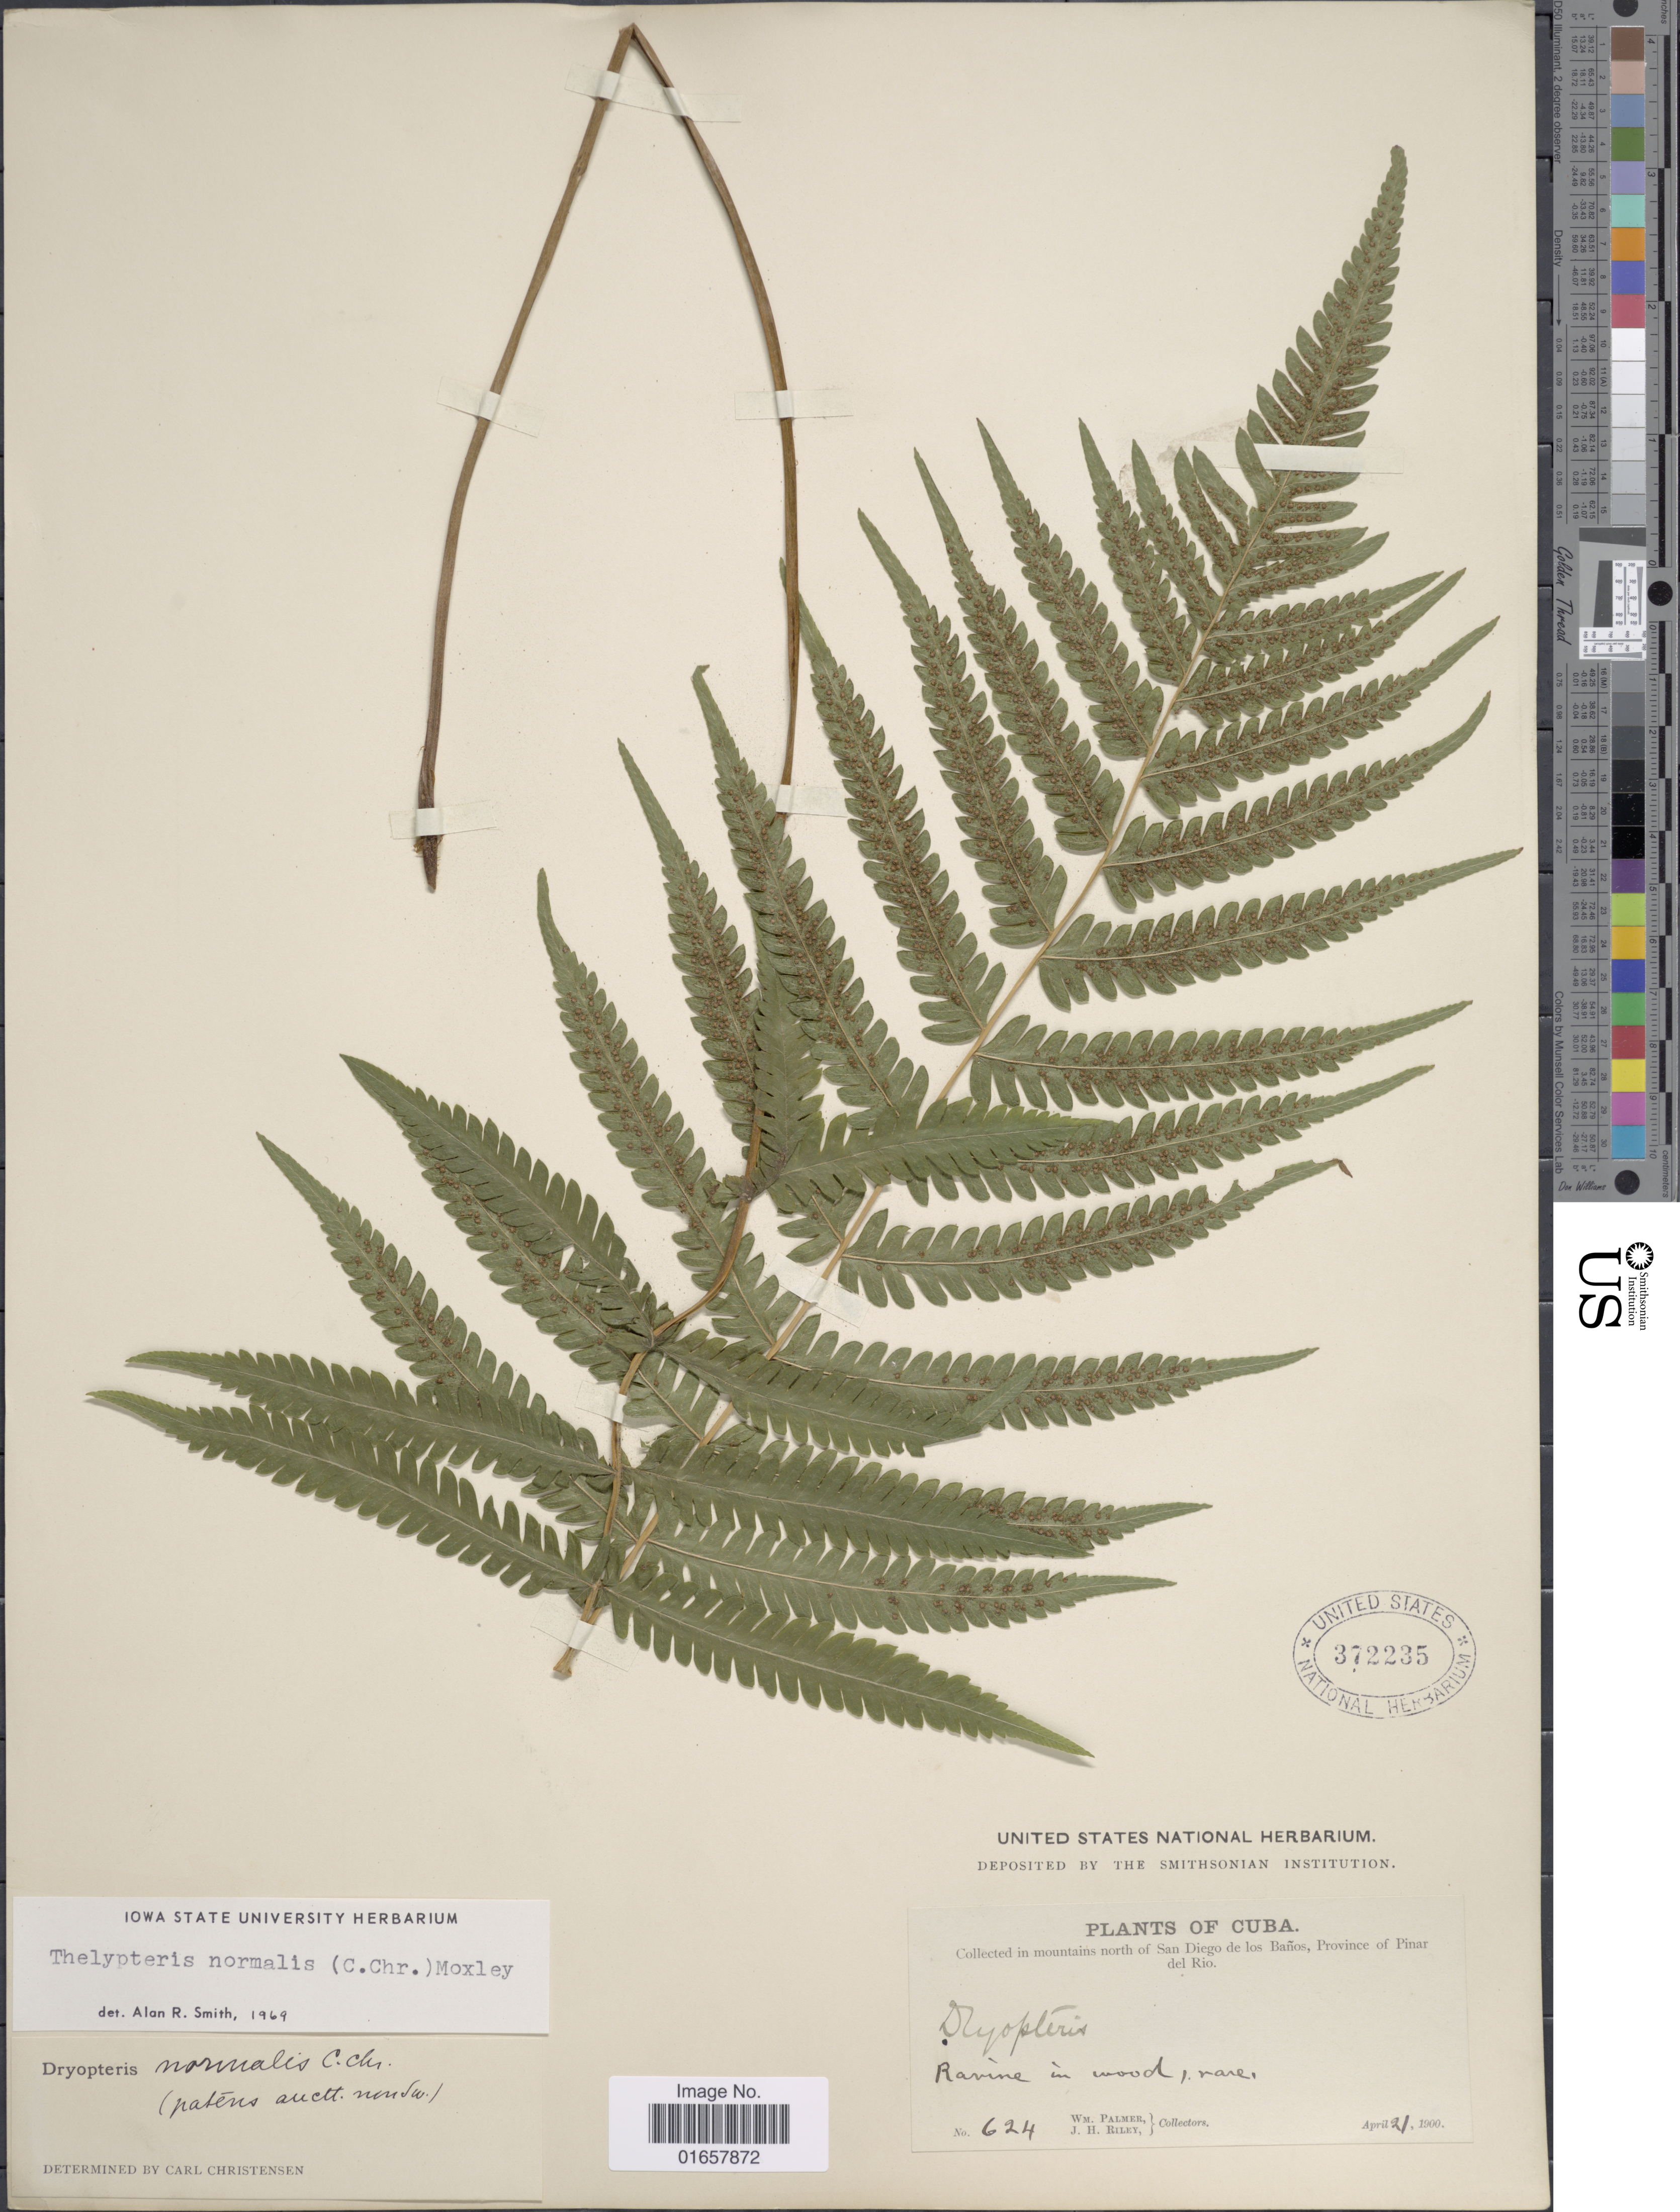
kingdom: Plantae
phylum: Tracheophyta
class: Polypodiopsida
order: Polypodiales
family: Thelypteridaceae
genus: Christella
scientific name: Christella kunthii comb. ined.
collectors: W. Palmer & J. H. Riley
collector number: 624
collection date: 1900-04-21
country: Cuba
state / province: Pinar del Río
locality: Cuba, in mountains north of San Diego de los Baños.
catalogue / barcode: US 372235